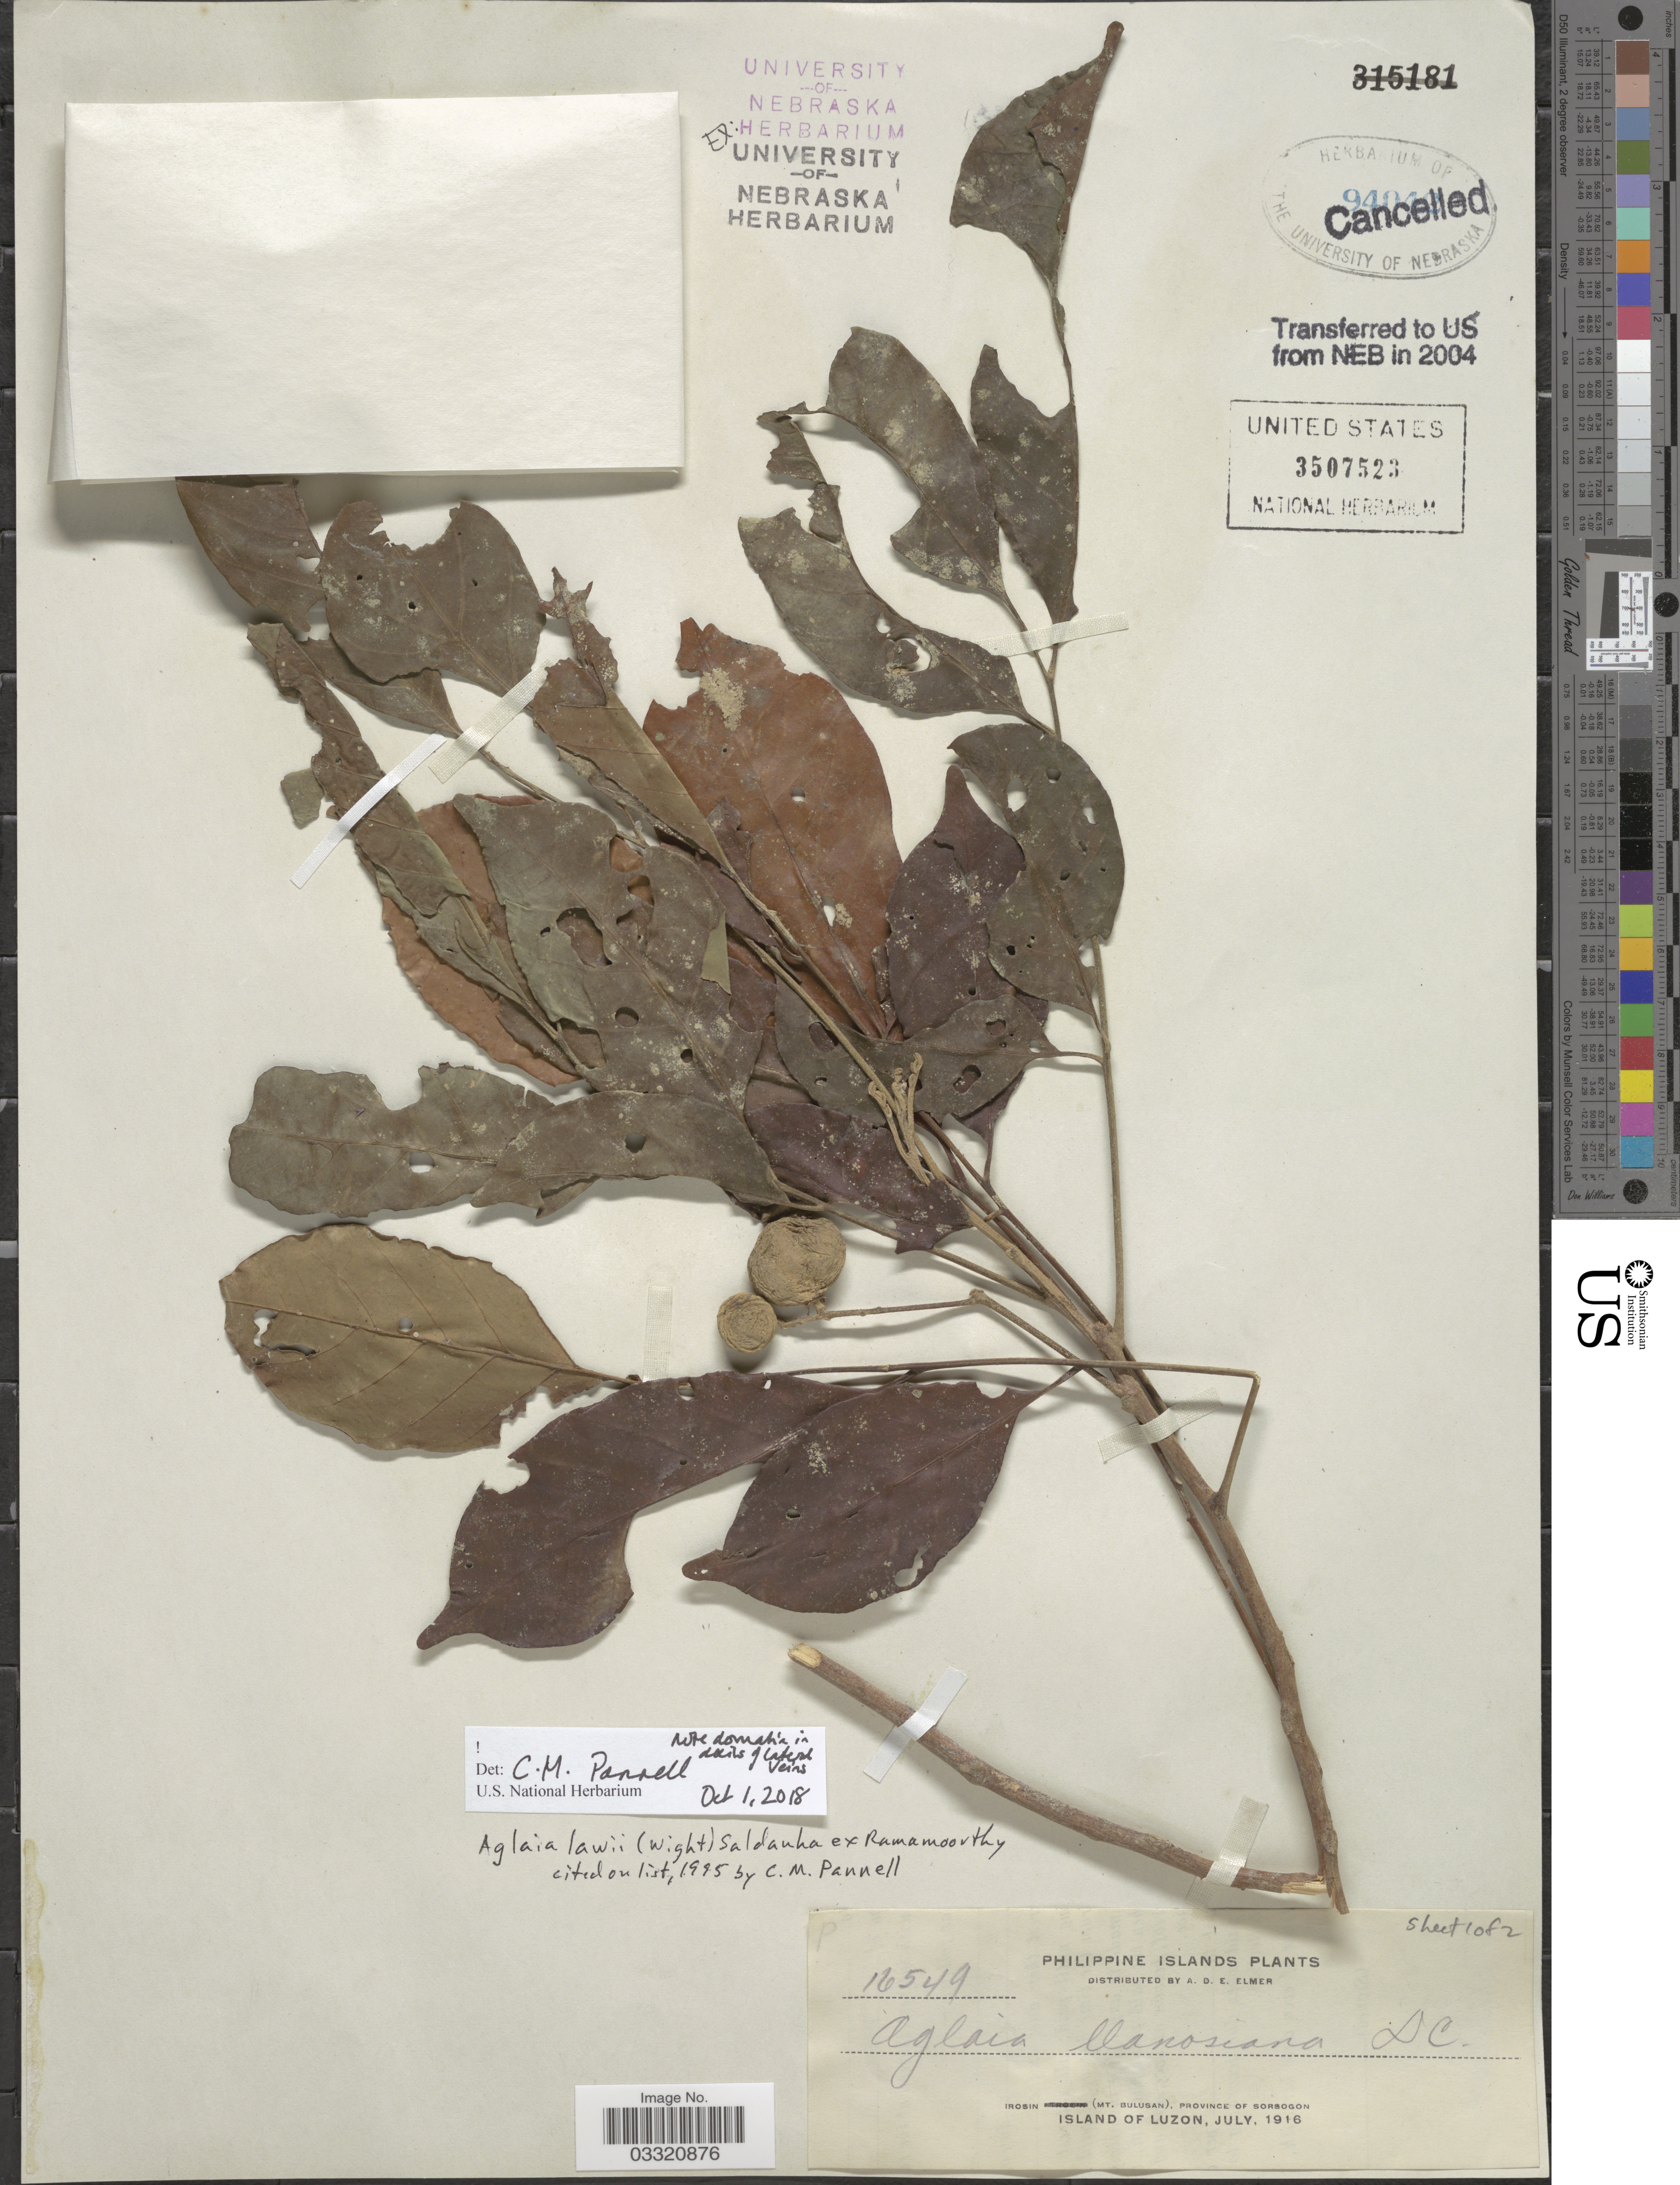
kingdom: Plantae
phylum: Tracheophyta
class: Magnoliopsida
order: Sapindales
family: Meliaceae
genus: Aglaia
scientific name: Aglaia lawii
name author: (Wight) C.J. Saldanha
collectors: A. D. E. Elmer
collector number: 16549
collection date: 1916-07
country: Philippines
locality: Irosin (Mt. Bulusan), Province of Sorsogon, Island of Luzon.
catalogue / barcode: US 3507523